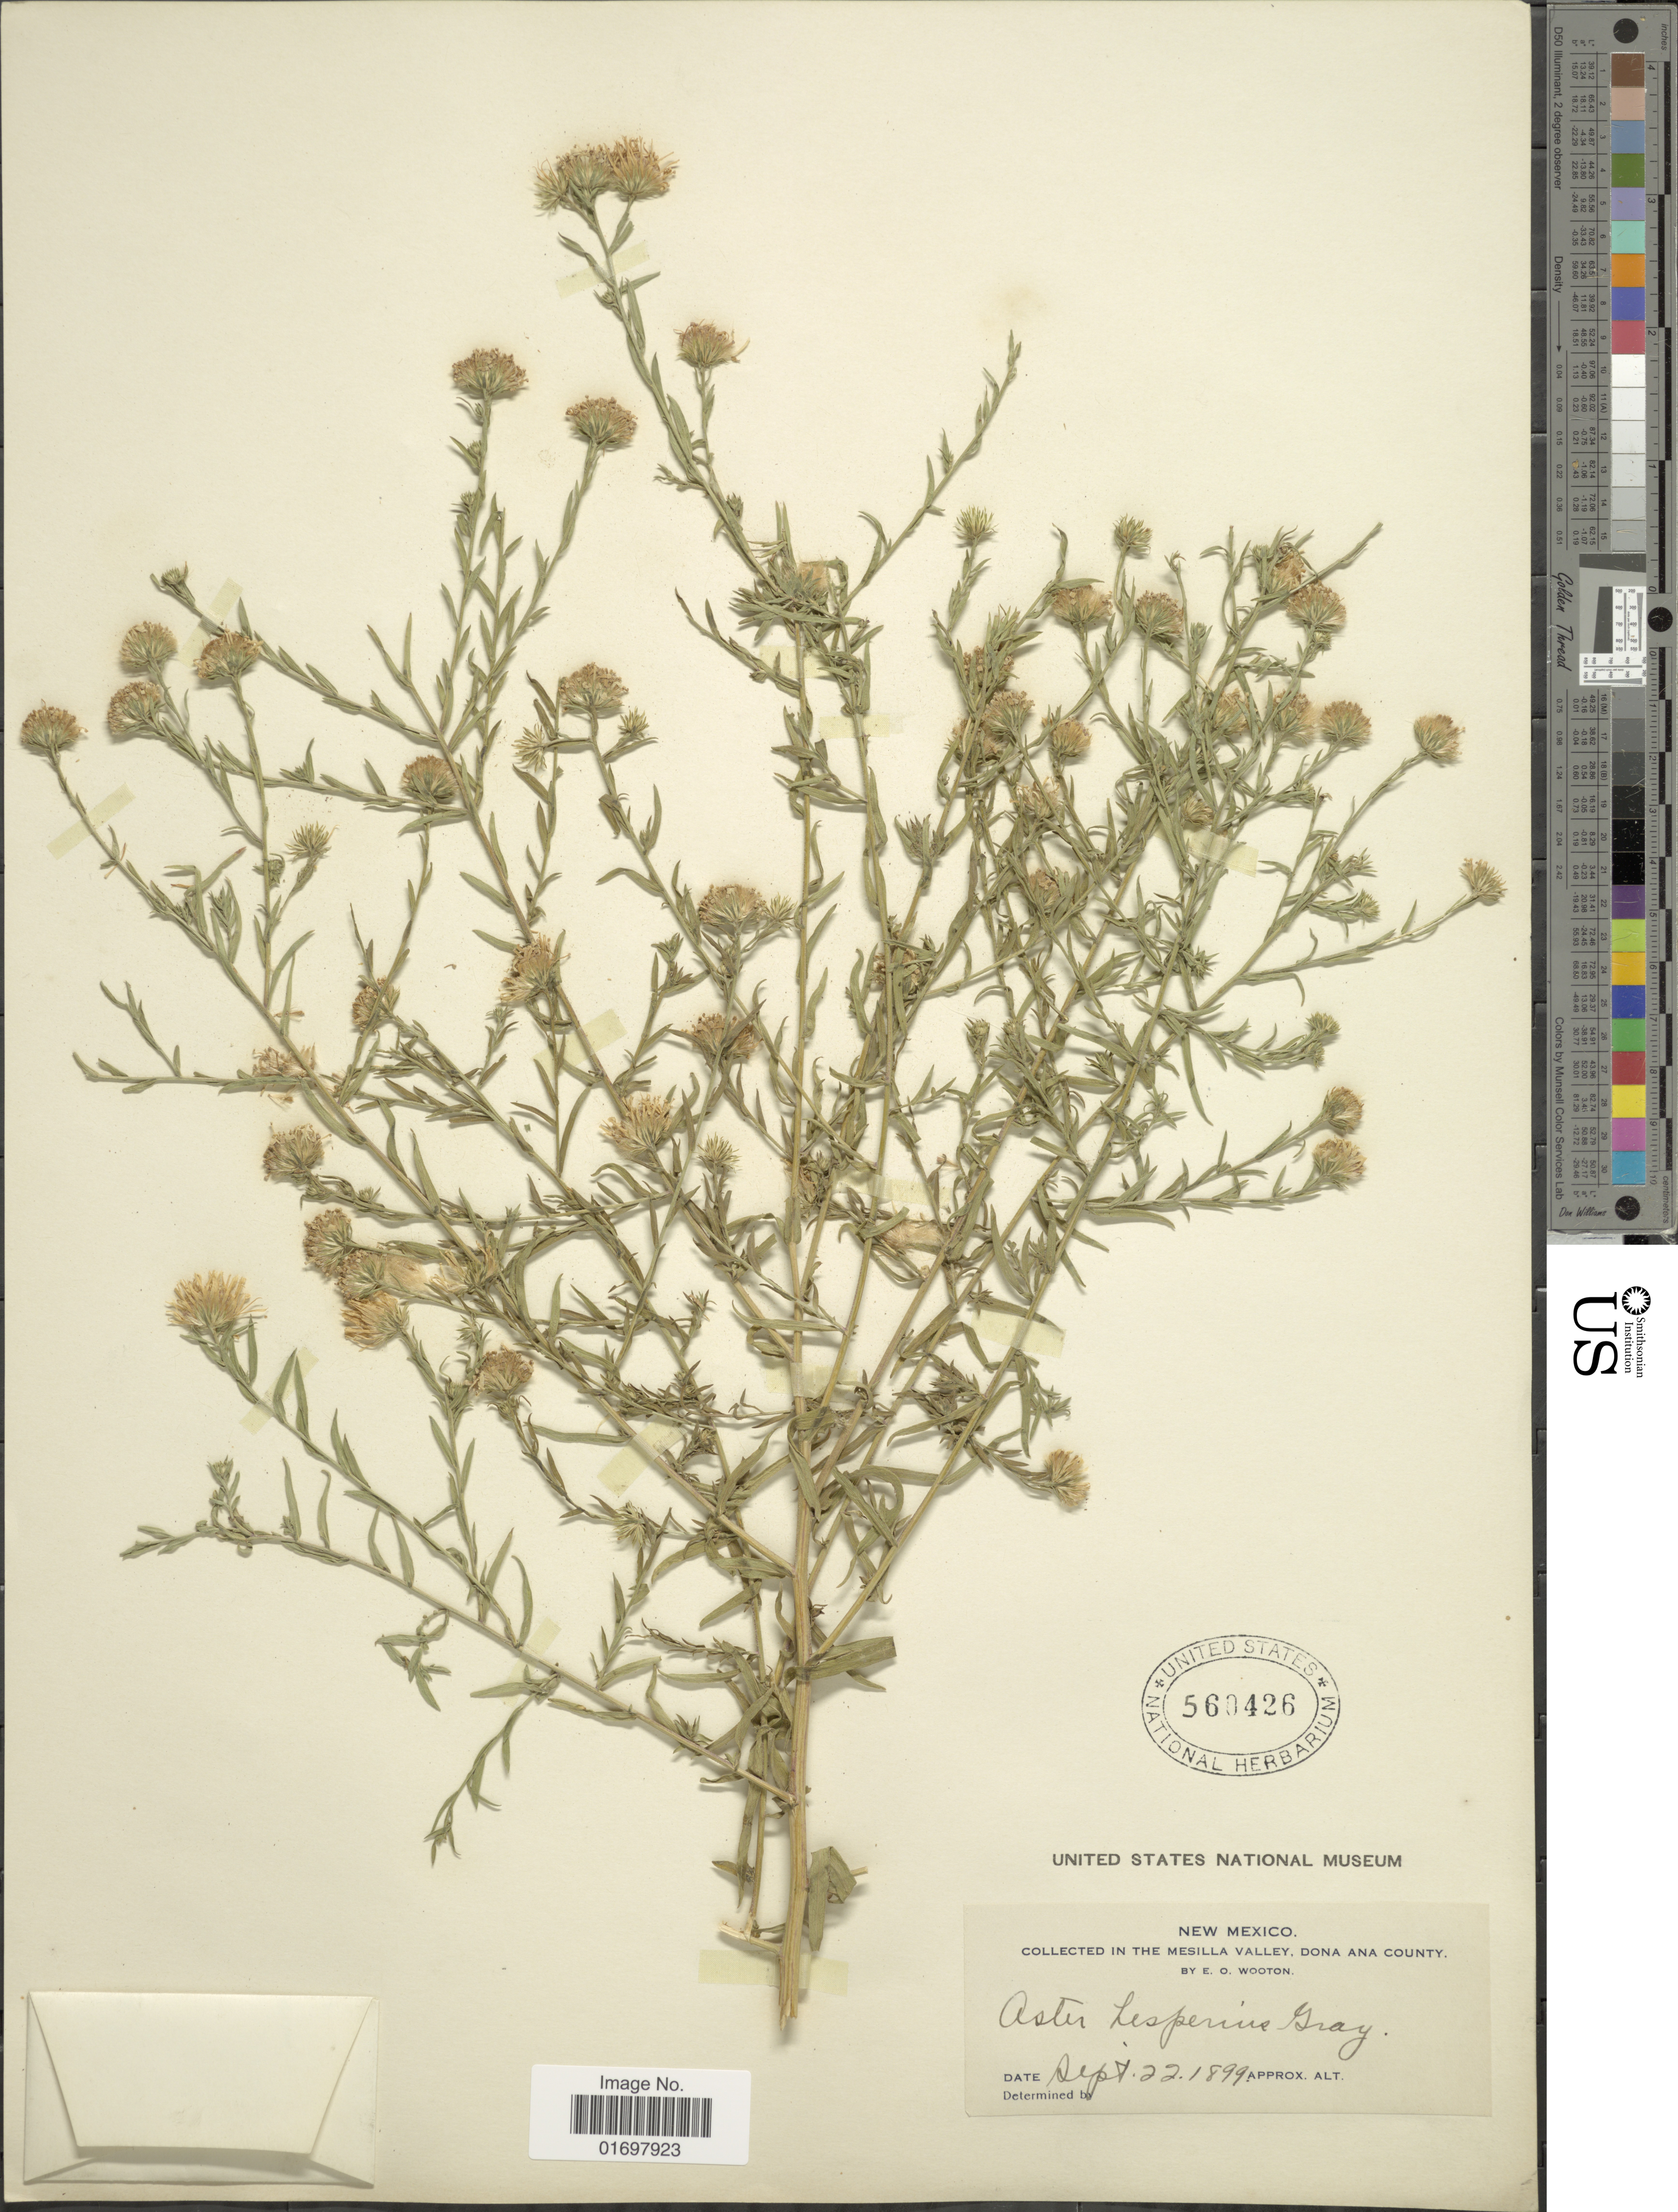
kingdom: Plantae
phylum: Tracheophyta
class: Magnoliopsida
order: Asterales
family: Asteraceae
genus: Symphyotrichum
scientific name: Symphyotrichum lanceolatum var. hesperium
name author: (A. Gray) G.L. Nesom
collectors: E. O. Wooton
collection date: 1899-09-22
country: United States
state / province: New Mexico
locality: Mesila Valley, Dona Ana County.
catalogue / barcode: US 560426